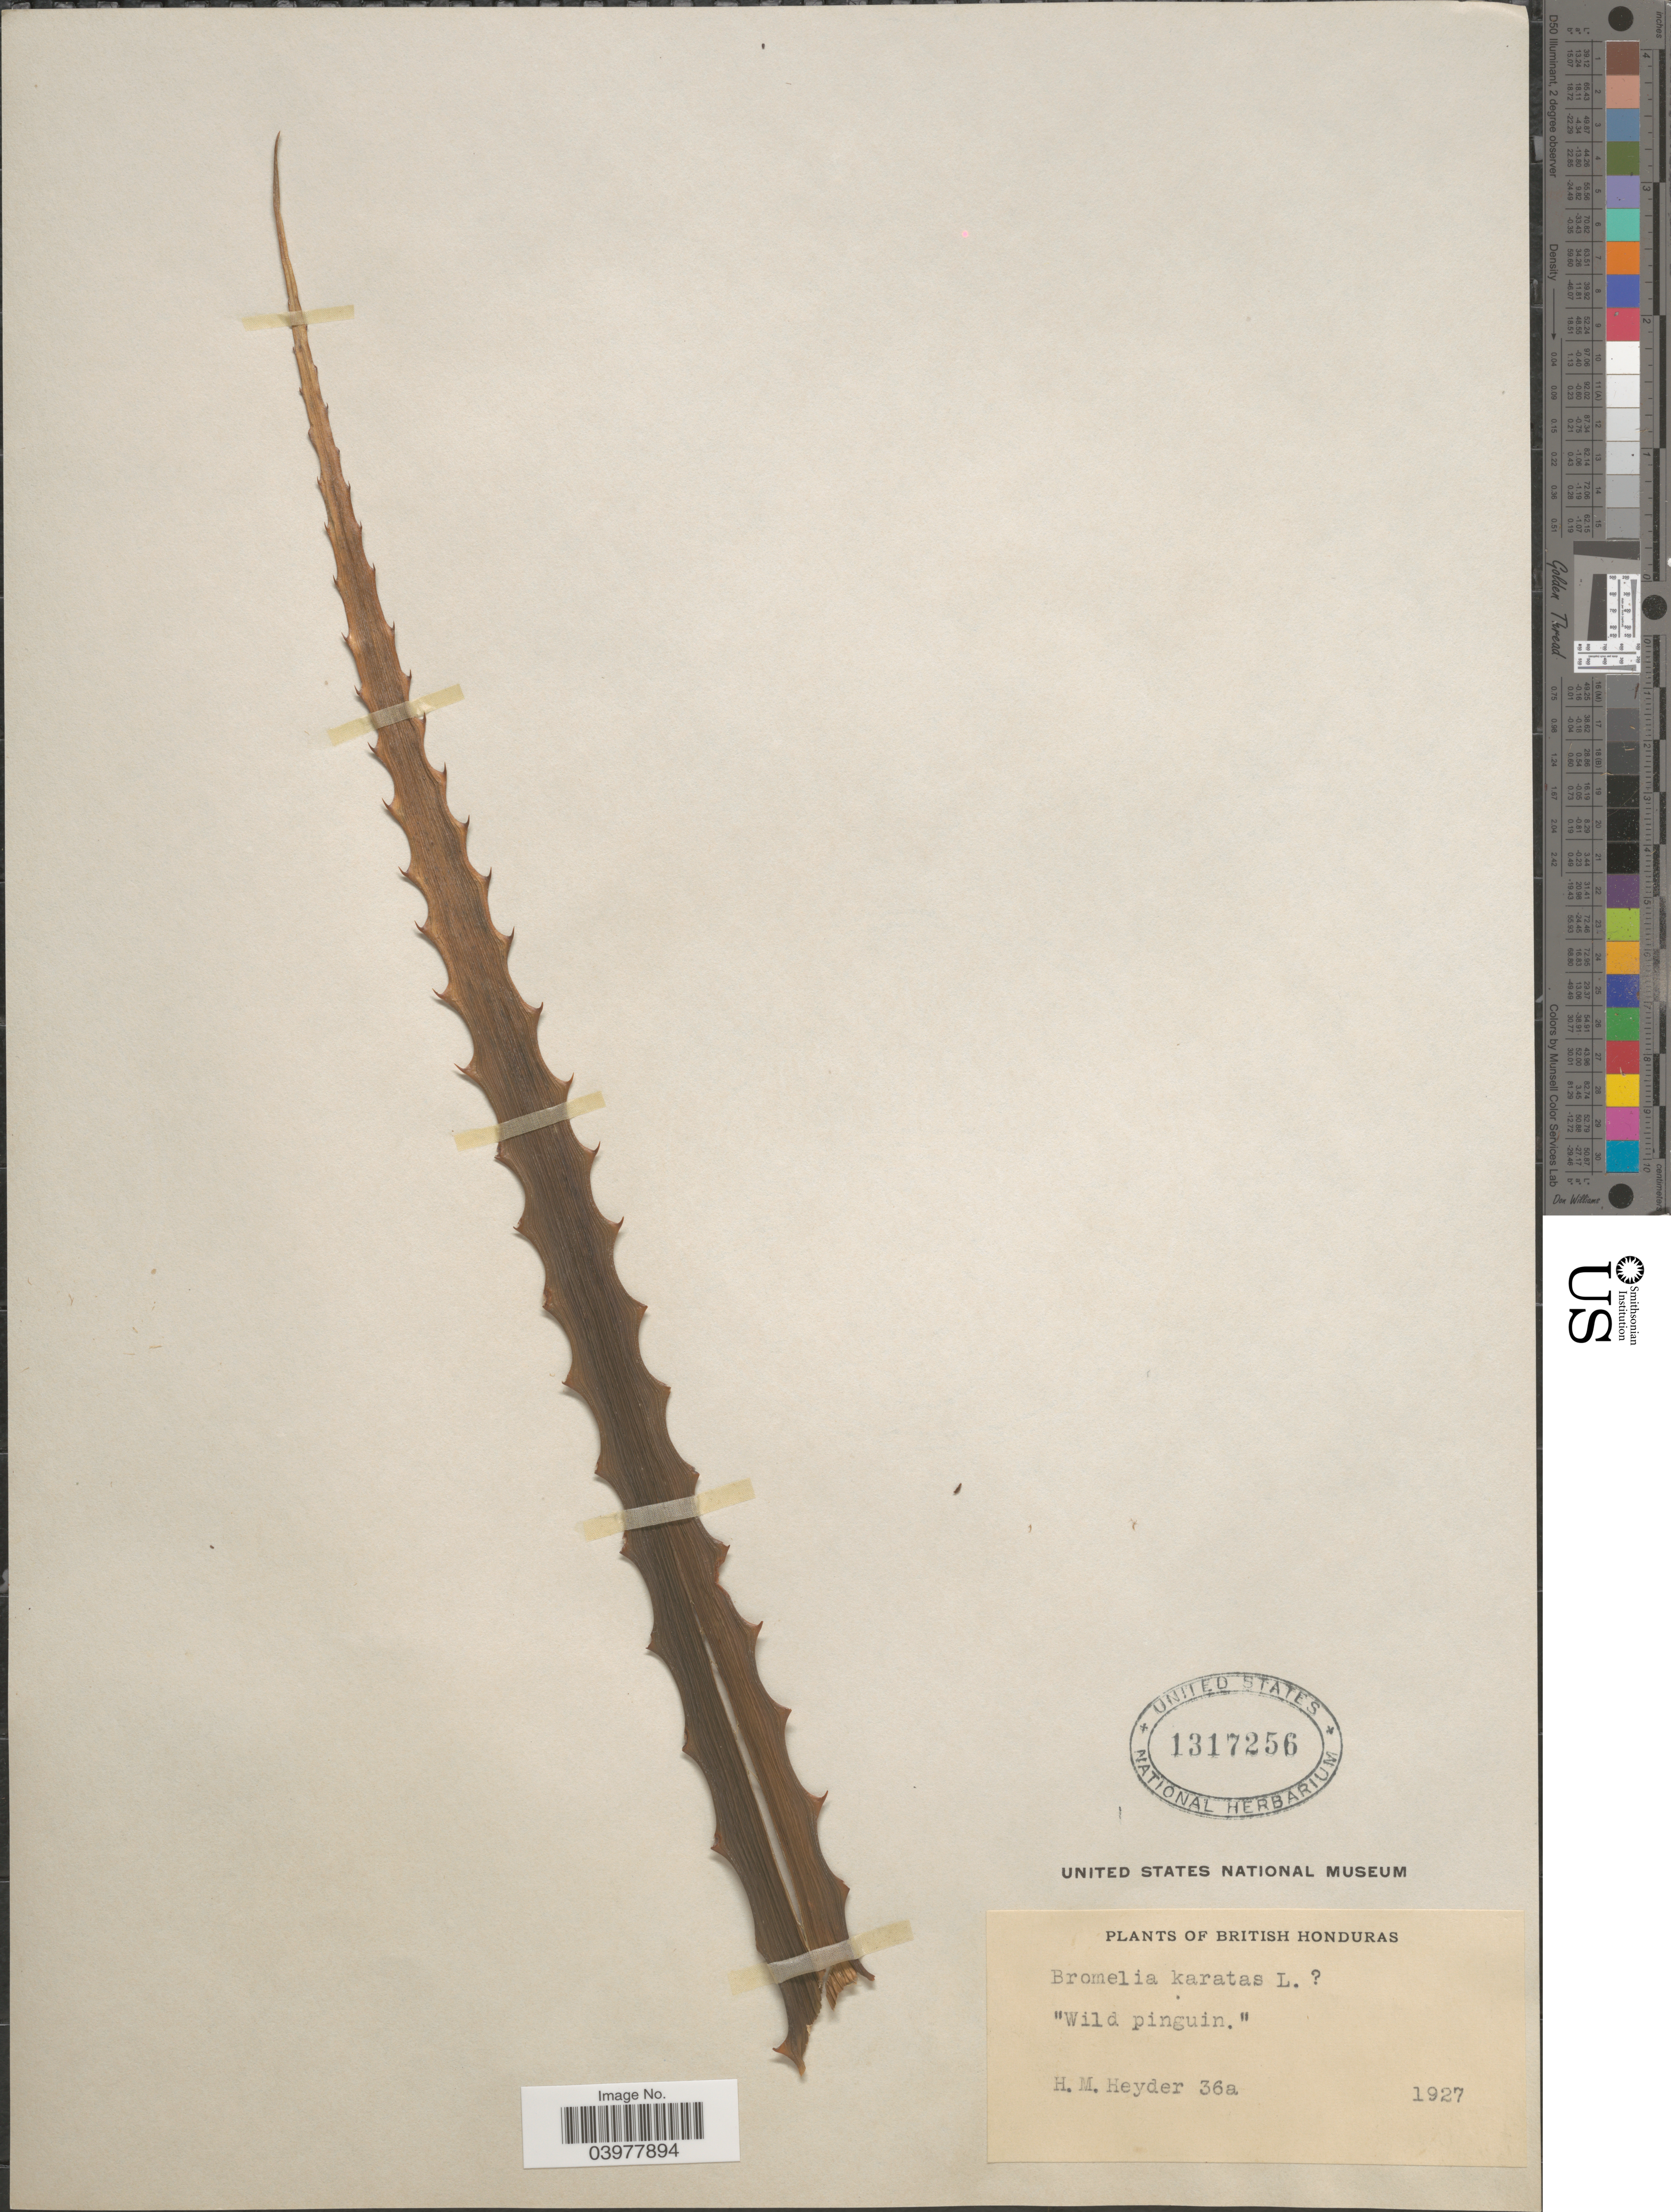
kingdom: Plantae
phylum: Tracheophyta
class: Liliopsida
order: Poales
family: Bromeliaceae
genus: Bromelia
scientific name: Bromelia karatas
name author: L.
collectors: H. Heyder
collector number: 36a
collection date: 1927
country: Belize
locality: British Honduras.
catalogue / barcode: US 1317256